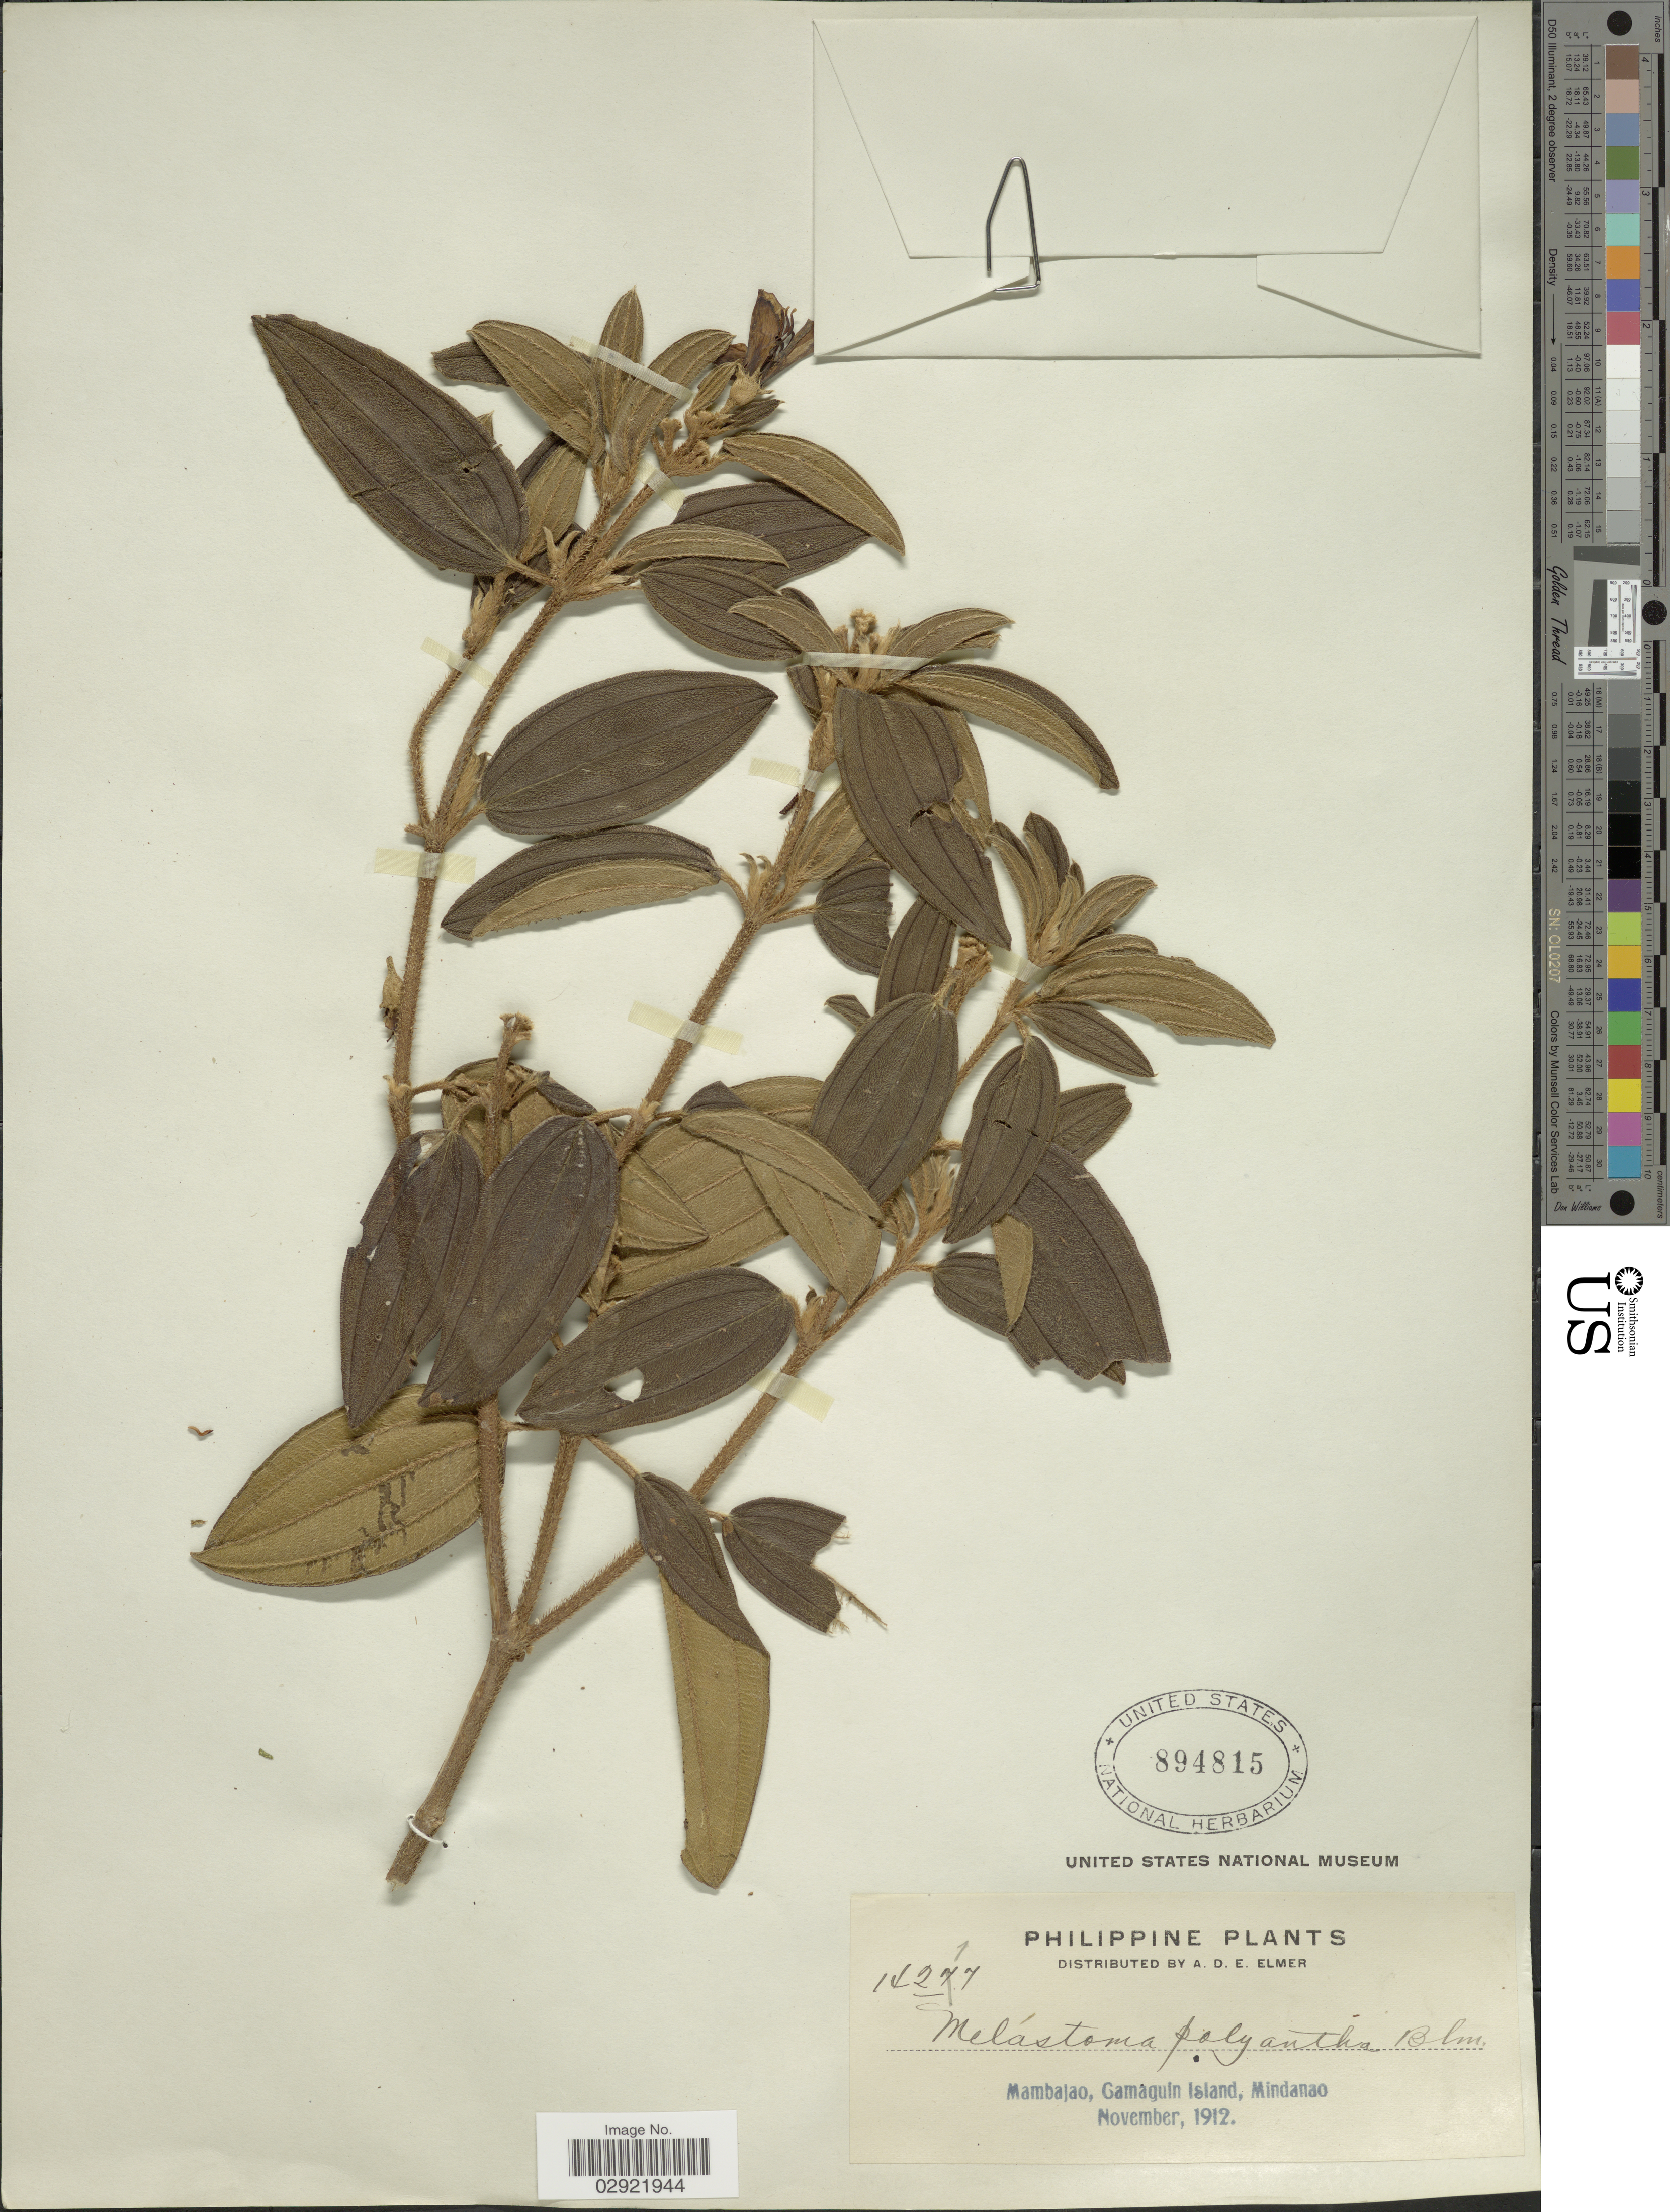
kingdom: Plantae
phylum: Tracheophyta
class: Magnoliopsida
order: Myrtales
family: Melastomataceae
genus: Melastoma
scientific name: Melastoma malabathricum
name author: L.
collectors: A. D. E. Elmer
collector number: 14277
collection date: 1912-11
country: Philippines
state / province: Northern Mindanao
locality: Mambajao, Gamaguin Island, Mindanao.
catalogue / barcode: US 894815